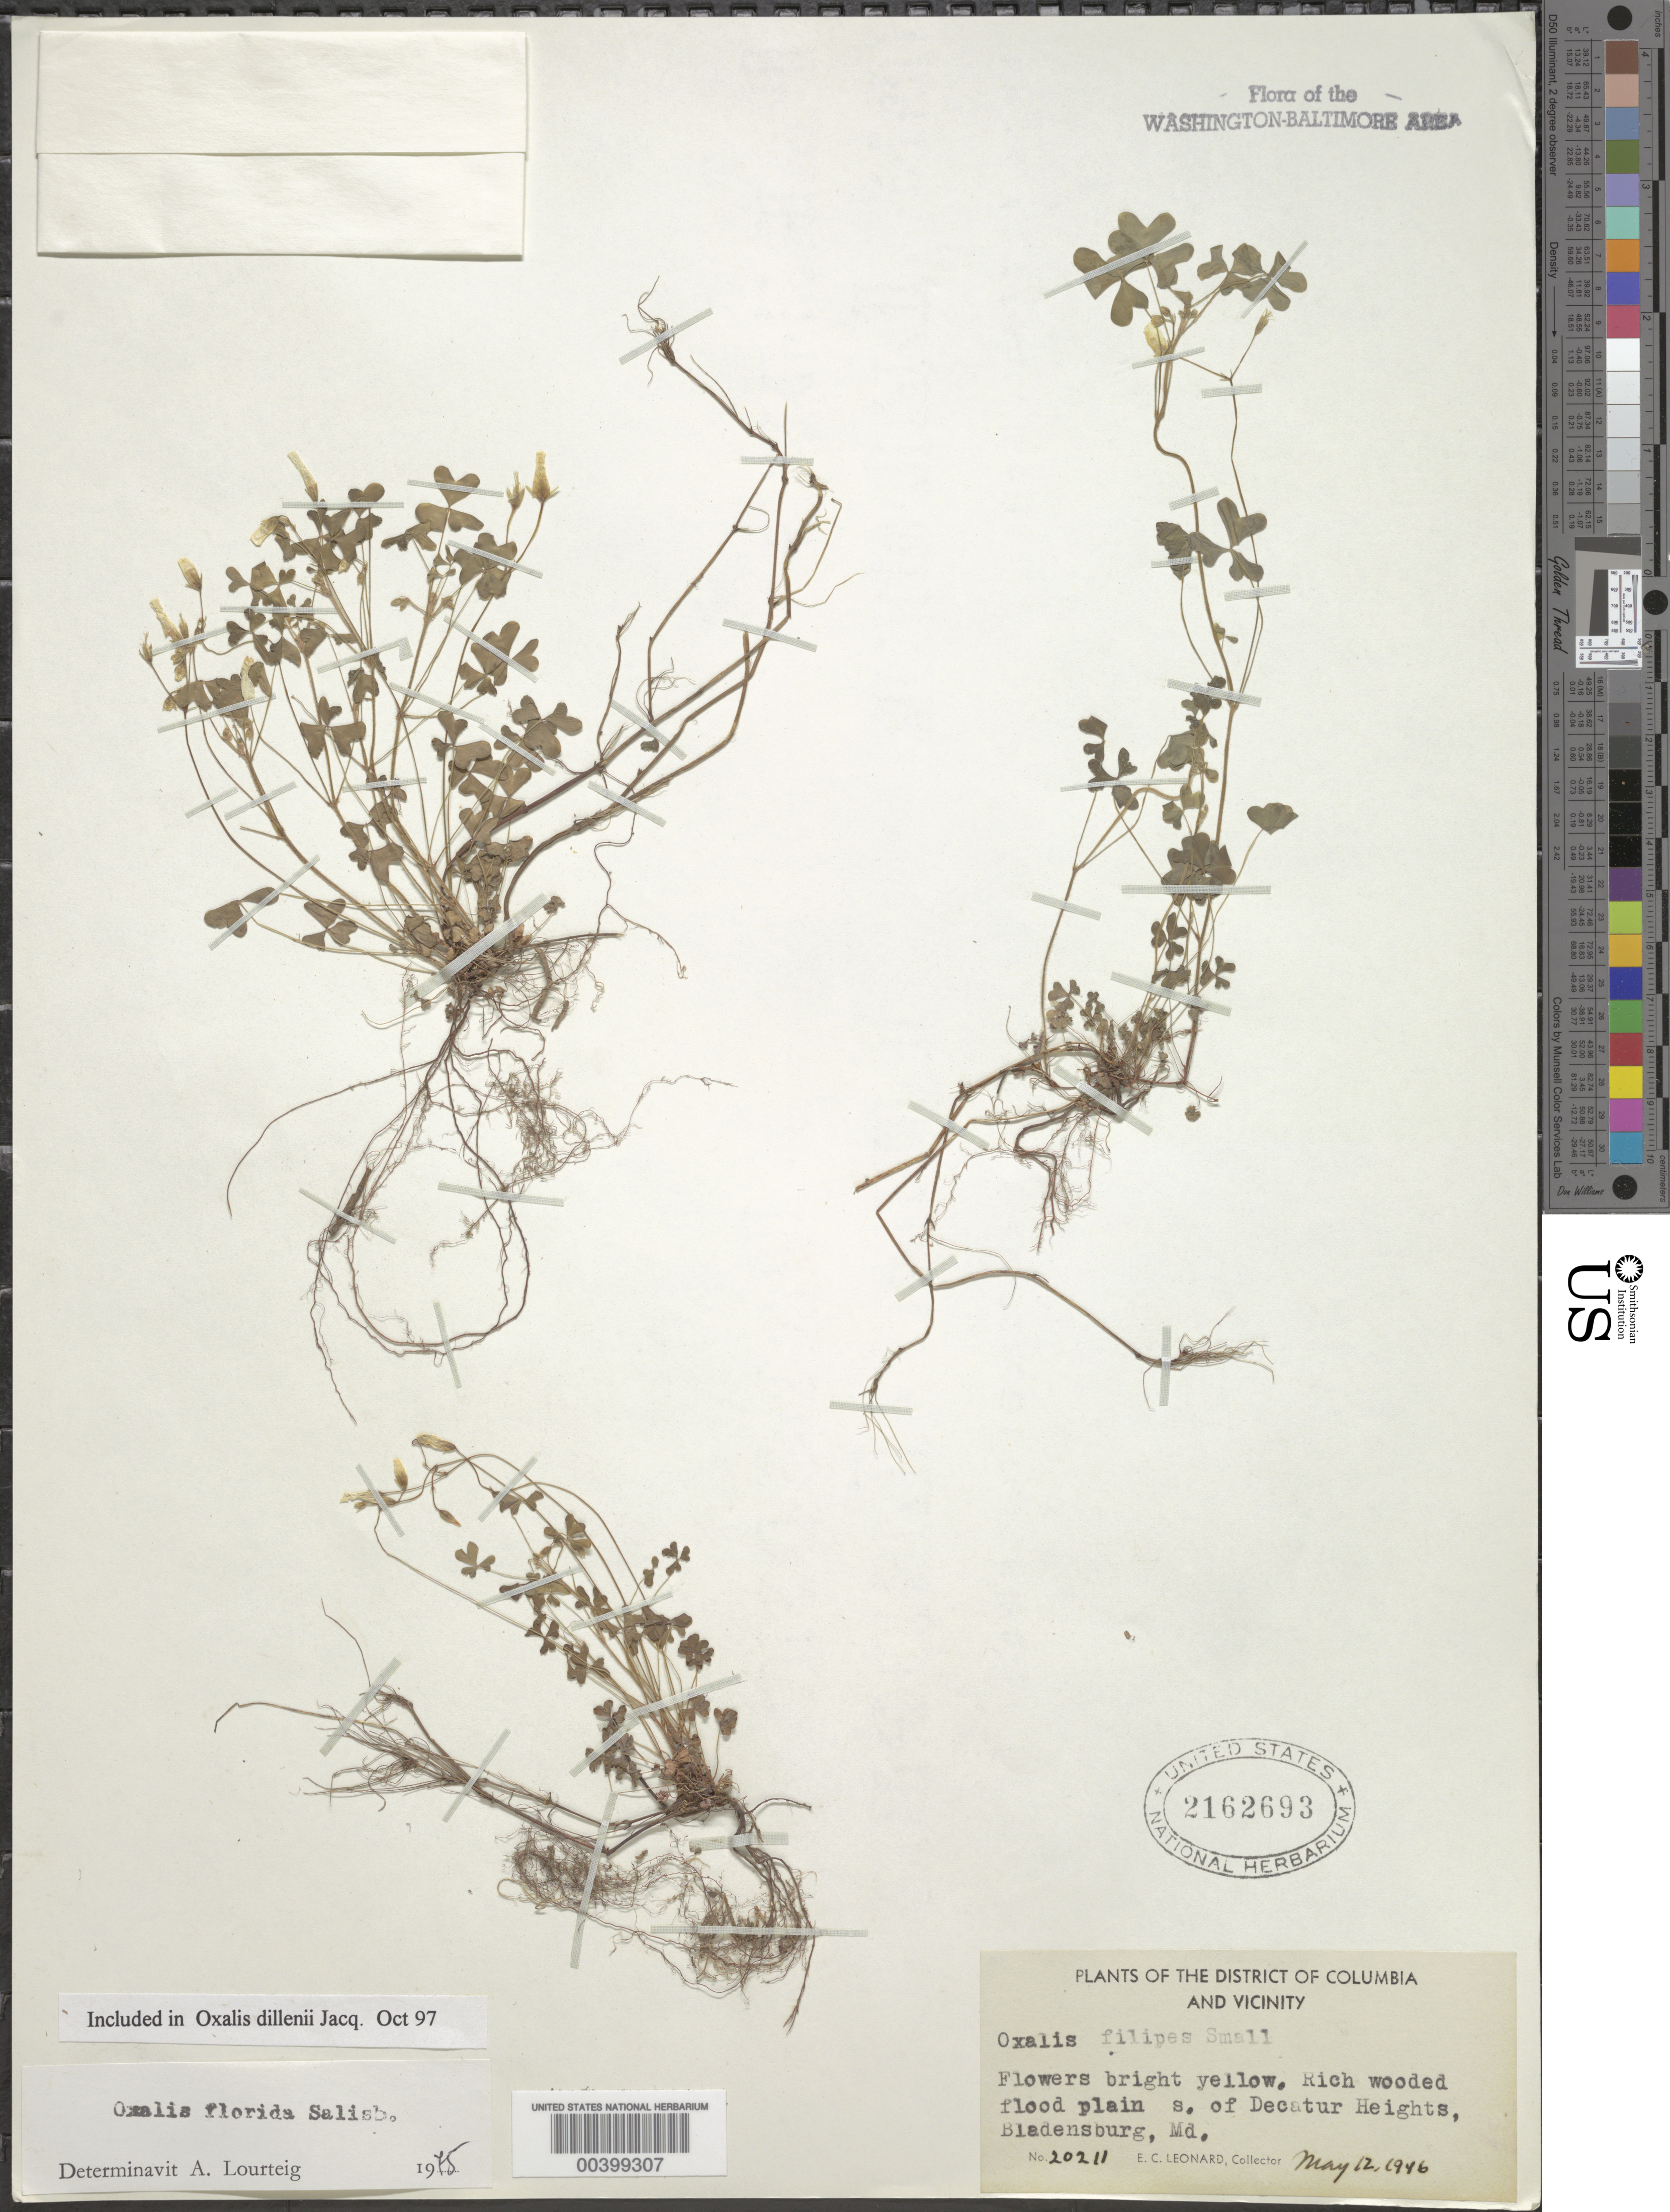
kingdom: Plantae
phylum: Tracheophyta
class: Magnoliopsida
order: Oxalidales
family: Oxalidaceae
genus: Oxalis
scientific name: Oxalis dillenii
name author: Jacq.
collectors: E. C. Leonard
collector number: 20211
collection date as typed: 12 May 1946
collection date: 1946-05-12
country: United States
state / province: Maryland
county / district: Prince George's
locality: Decatur Heights, Bladensburg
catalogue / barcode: US 2162693